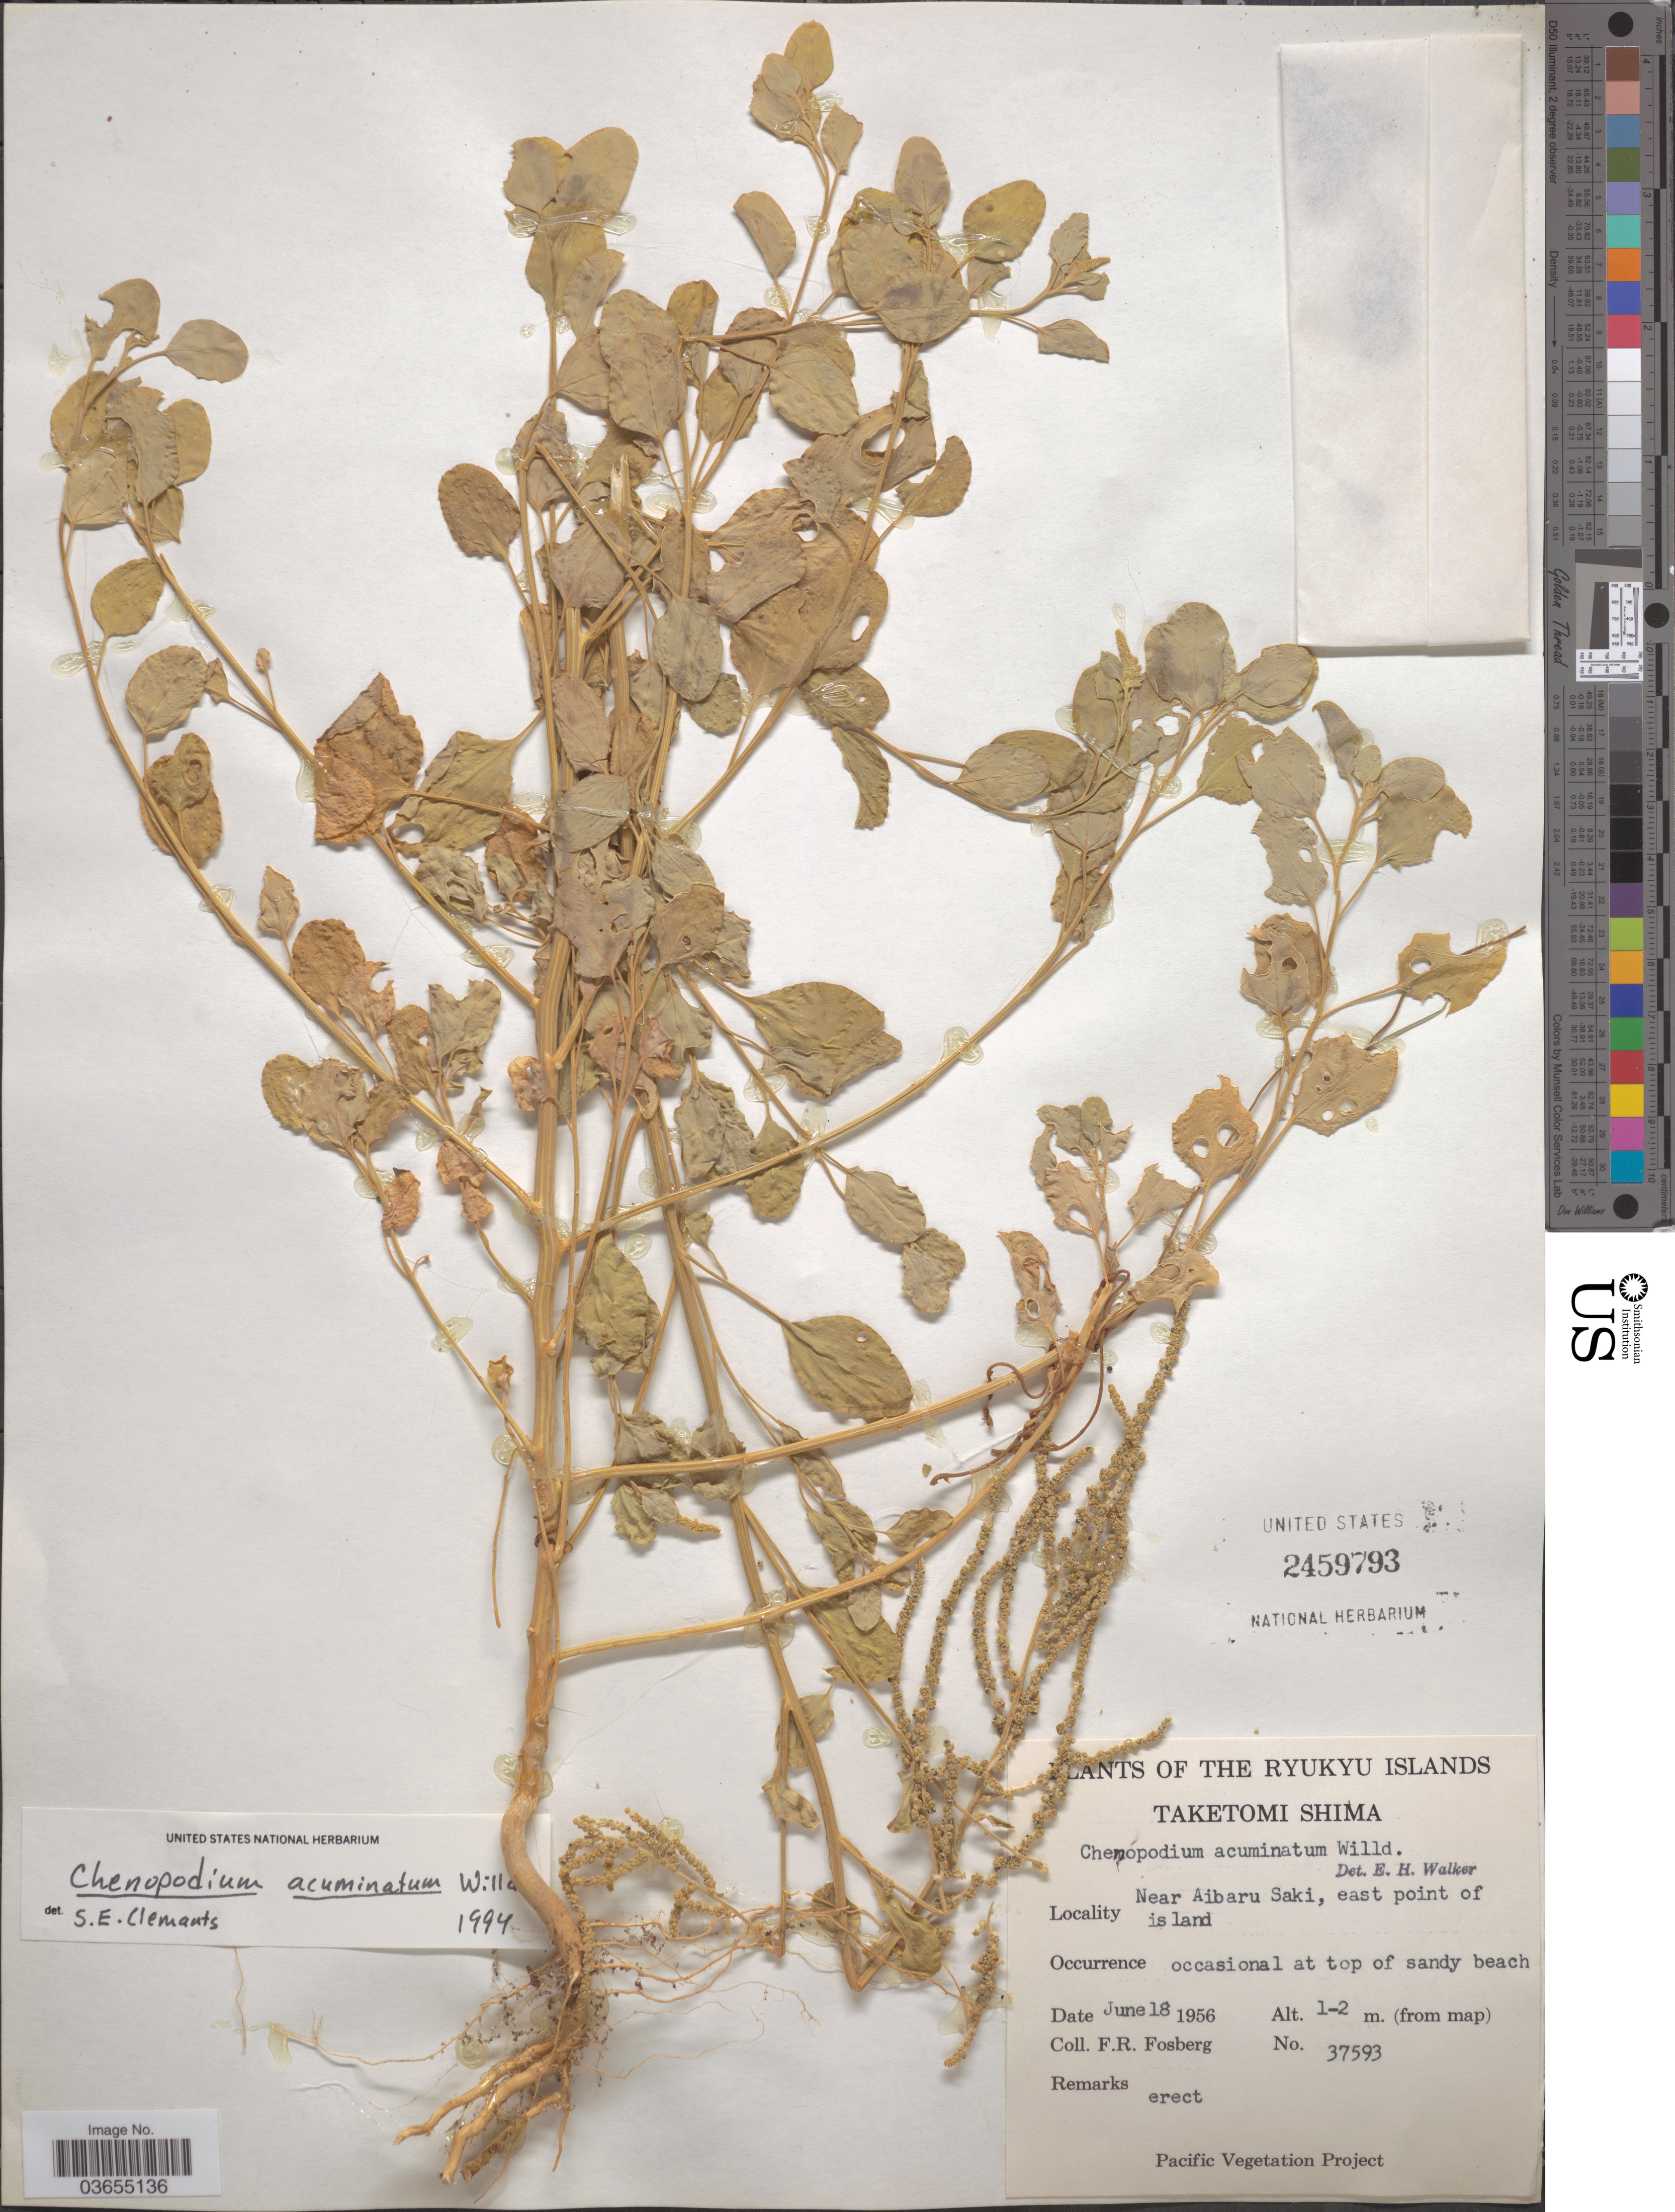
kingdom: Plantae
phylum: Tracheophyta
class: Magnoliopsida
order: Caryophyllales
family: Amaranthaceae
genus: Chenopodium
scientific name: Chenopodium acuminatum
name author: Willd.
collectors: F. R. Fosberg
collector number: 37593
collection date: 1956-06-18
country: Japan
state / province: Okinawa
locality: The Ryukyu Islands. Taketomi Shima. Near Aibaru Saki, east point of island.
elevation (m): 1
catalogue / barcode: US 2459793